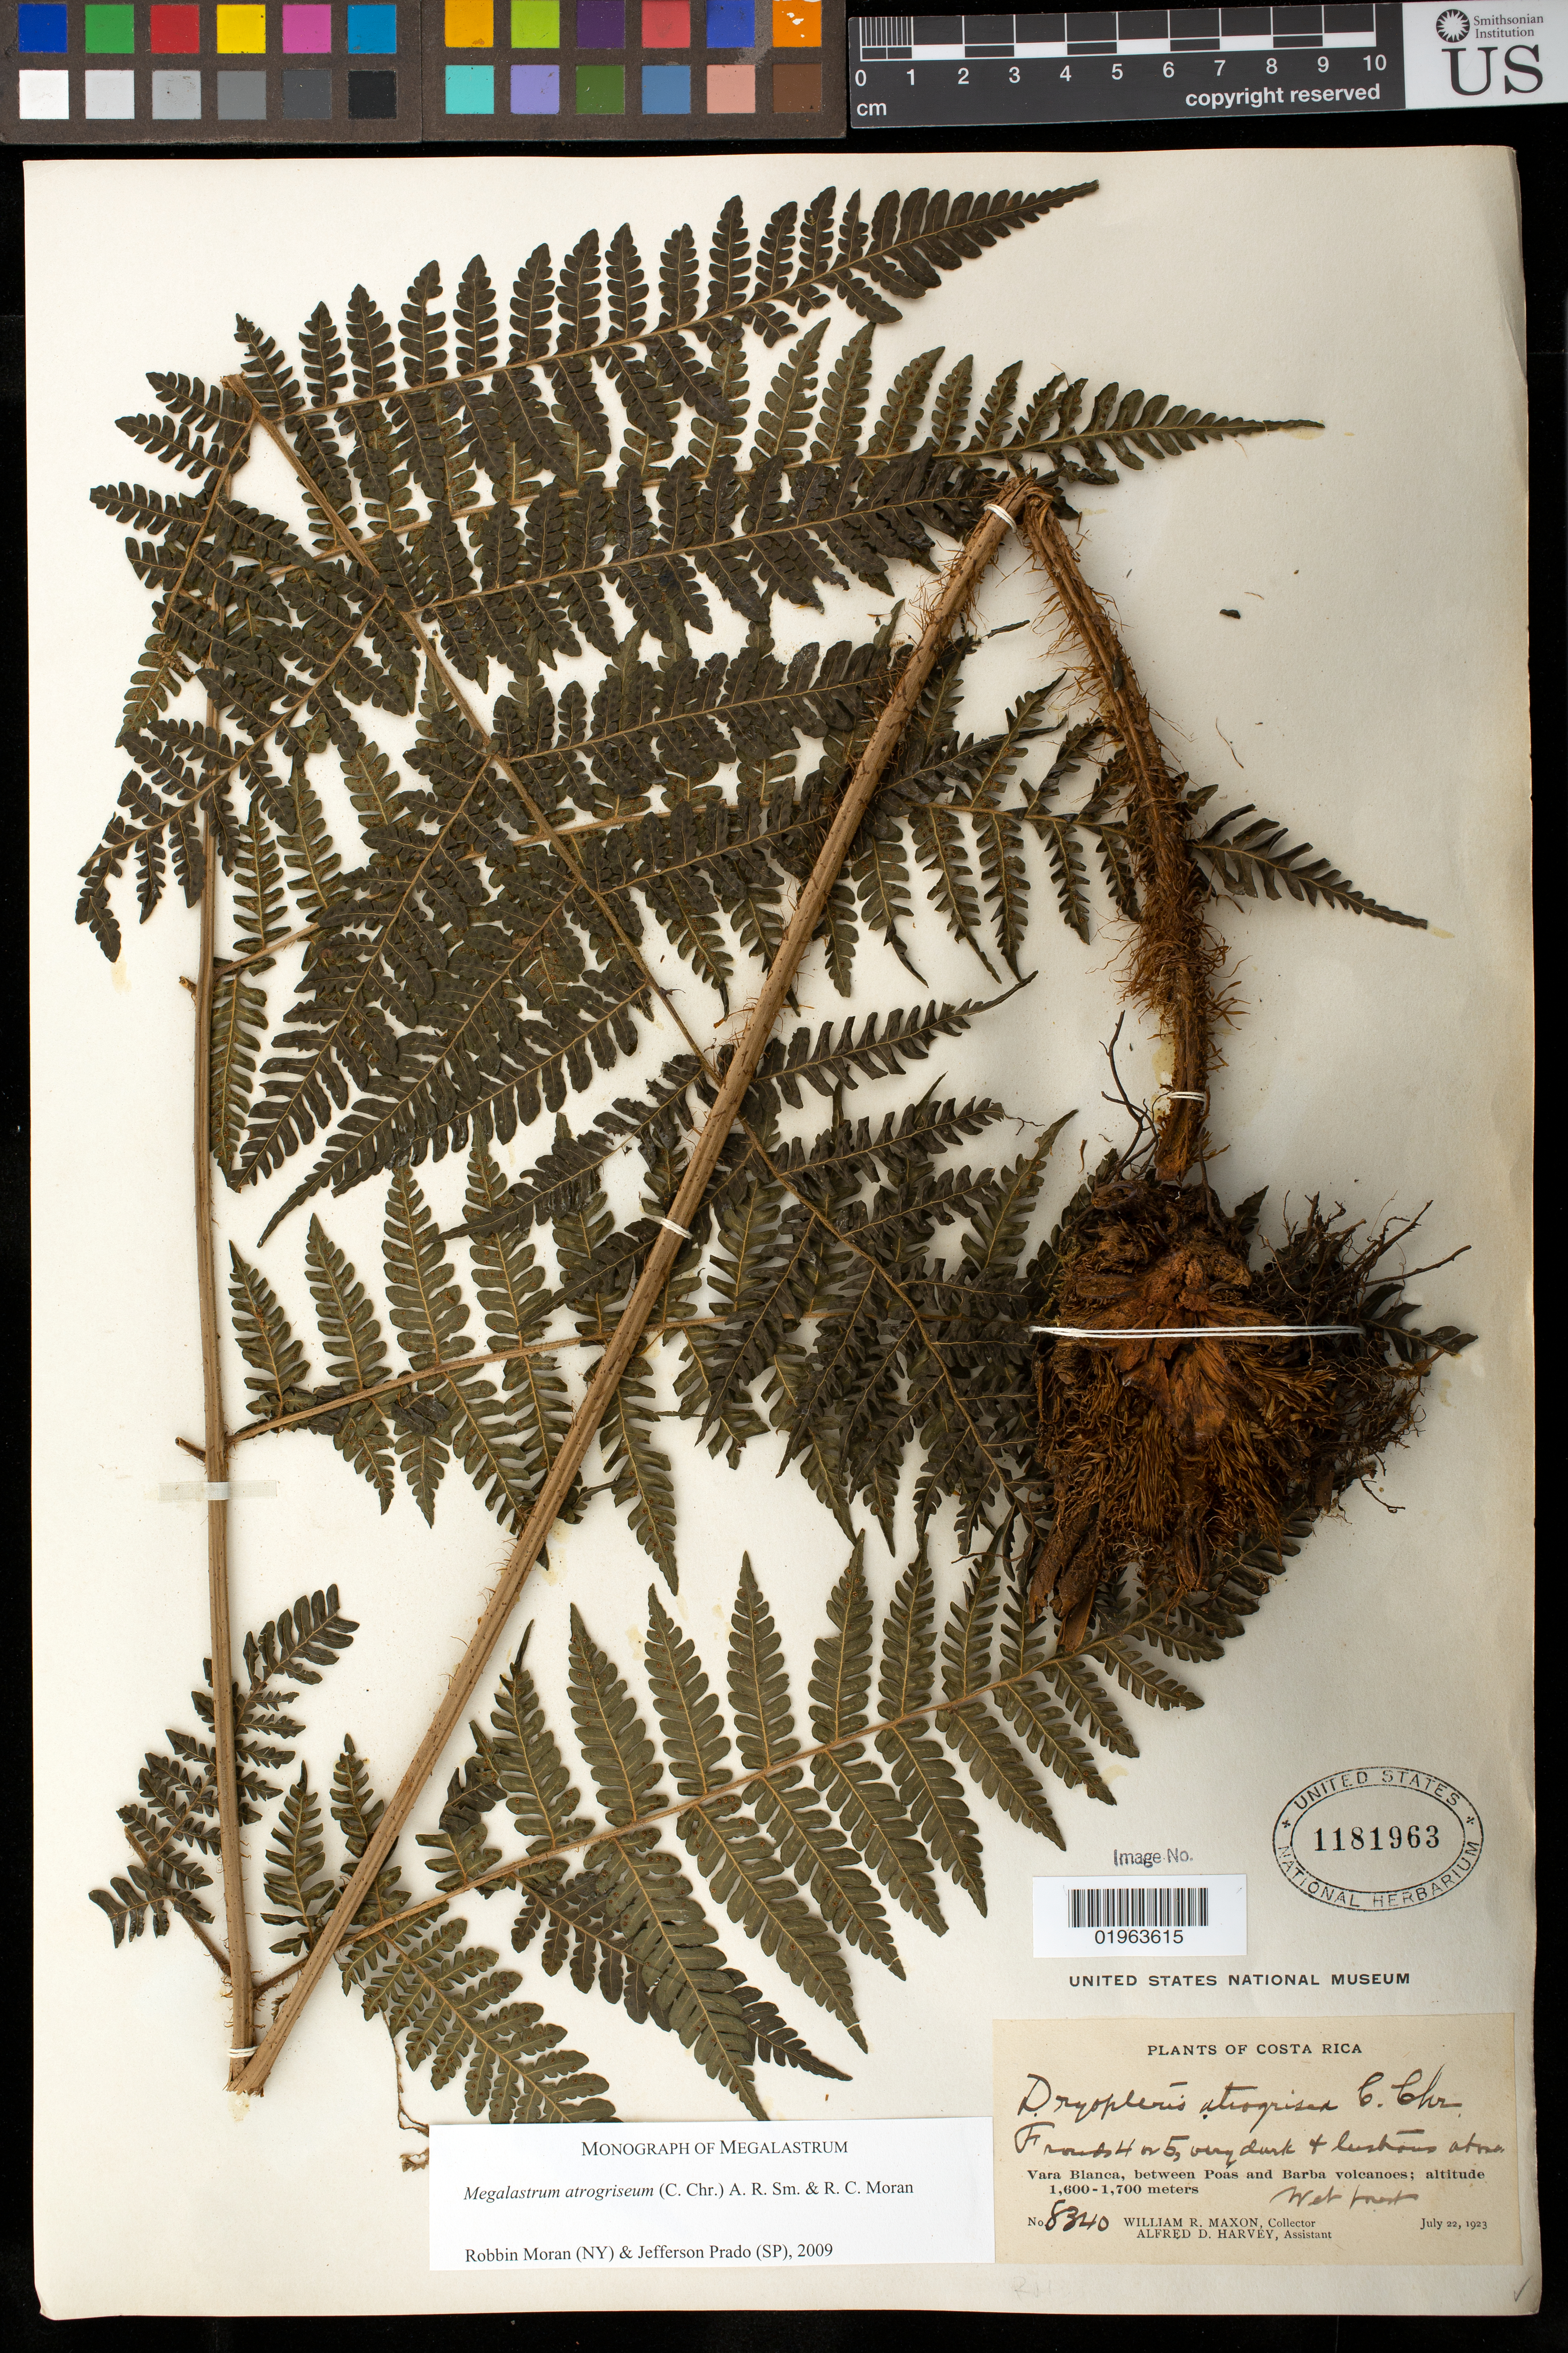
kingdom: Plantae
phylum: Tracheophyta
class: Polypodiopsida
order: Polypodiales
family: Dryopteridaceae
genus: Megalastrum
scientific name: Megalastrum atrogriseum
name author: (C. Chr.) A.R. Sm. & R.C. Moran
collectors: W. R. Maxon & A. D. Harvey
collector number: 8340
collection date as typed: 22 Jul 1923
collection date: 1923-07-22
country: Costa Rica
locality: Vara Blanca, between Poás and Barba volcanoes.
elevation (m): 1600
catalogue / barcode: US 1181963